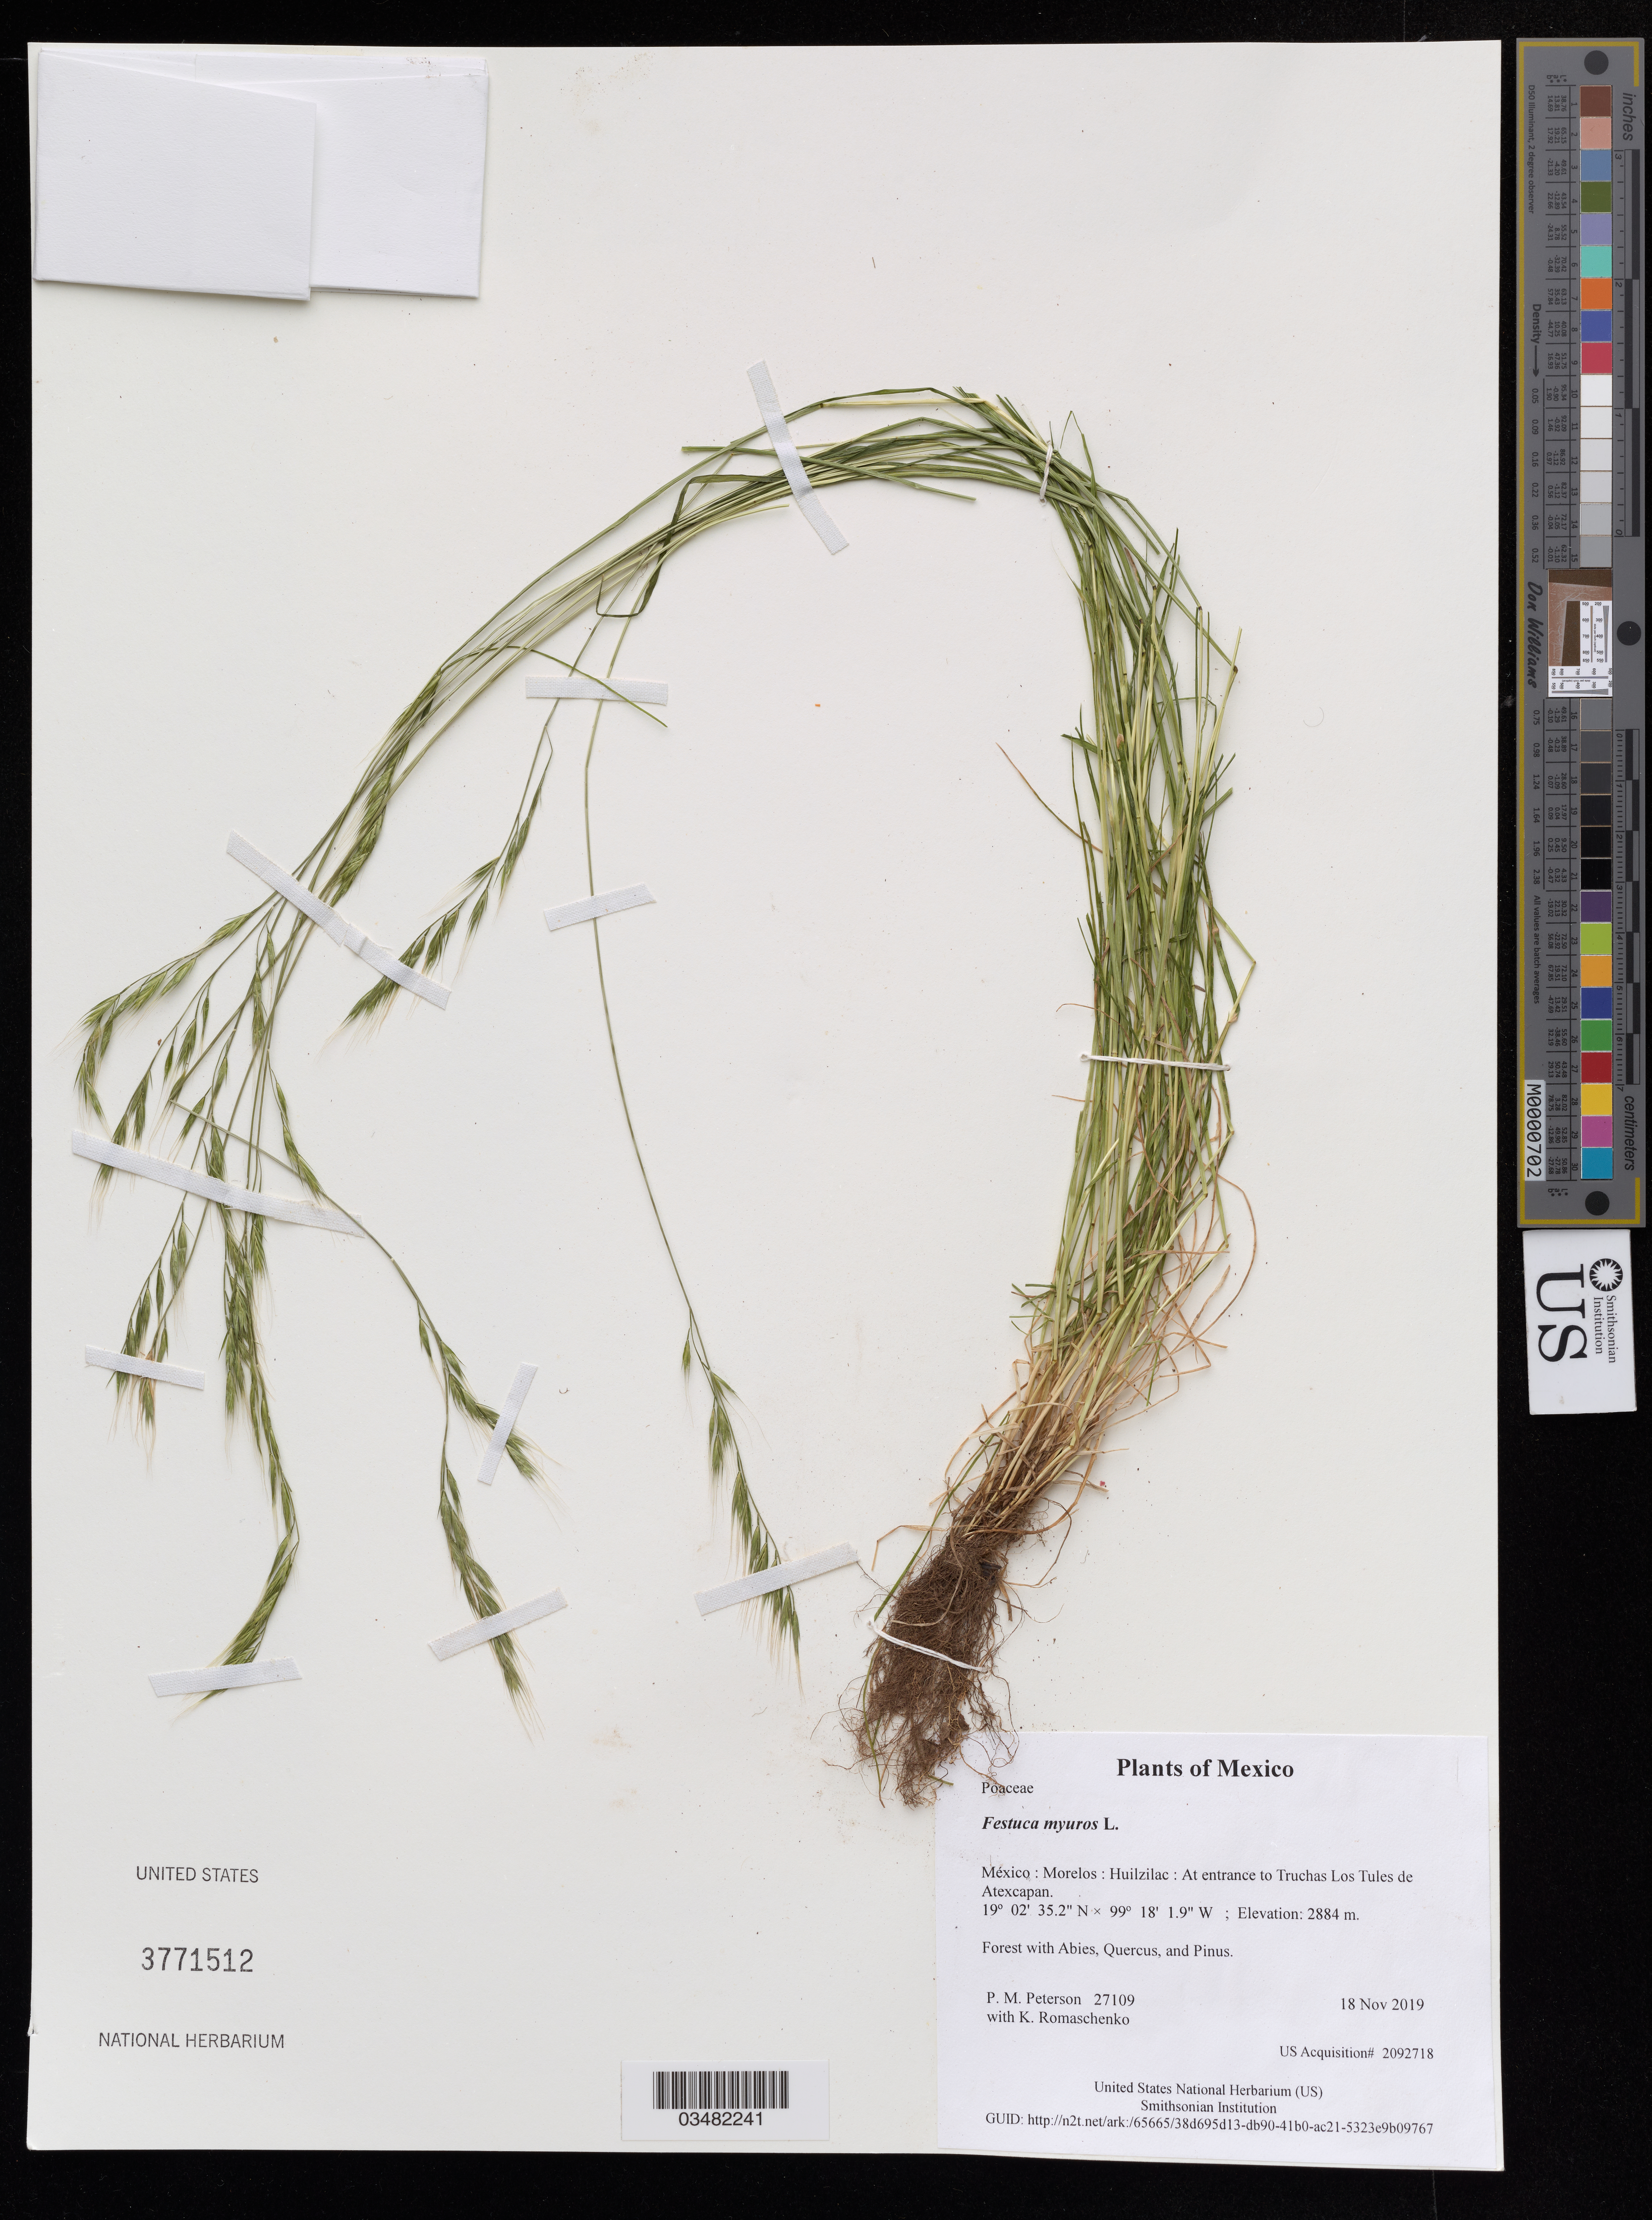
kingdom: Plantae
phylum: Tracheophyta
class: Liliopsida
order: Poales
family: Poaceae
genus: Festuca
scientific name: Festuca myuros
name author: L.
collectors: P. M. Peterson & K. Romaschenko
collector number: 27109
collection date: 2019-11-18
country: México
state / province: Morelos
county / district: Huilzilac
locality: At entrance to Truchas Los Tules de Atexcapan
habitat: Forest with Abies, Quercus, and Pinus.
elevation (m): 2884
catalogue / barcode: US 3771512